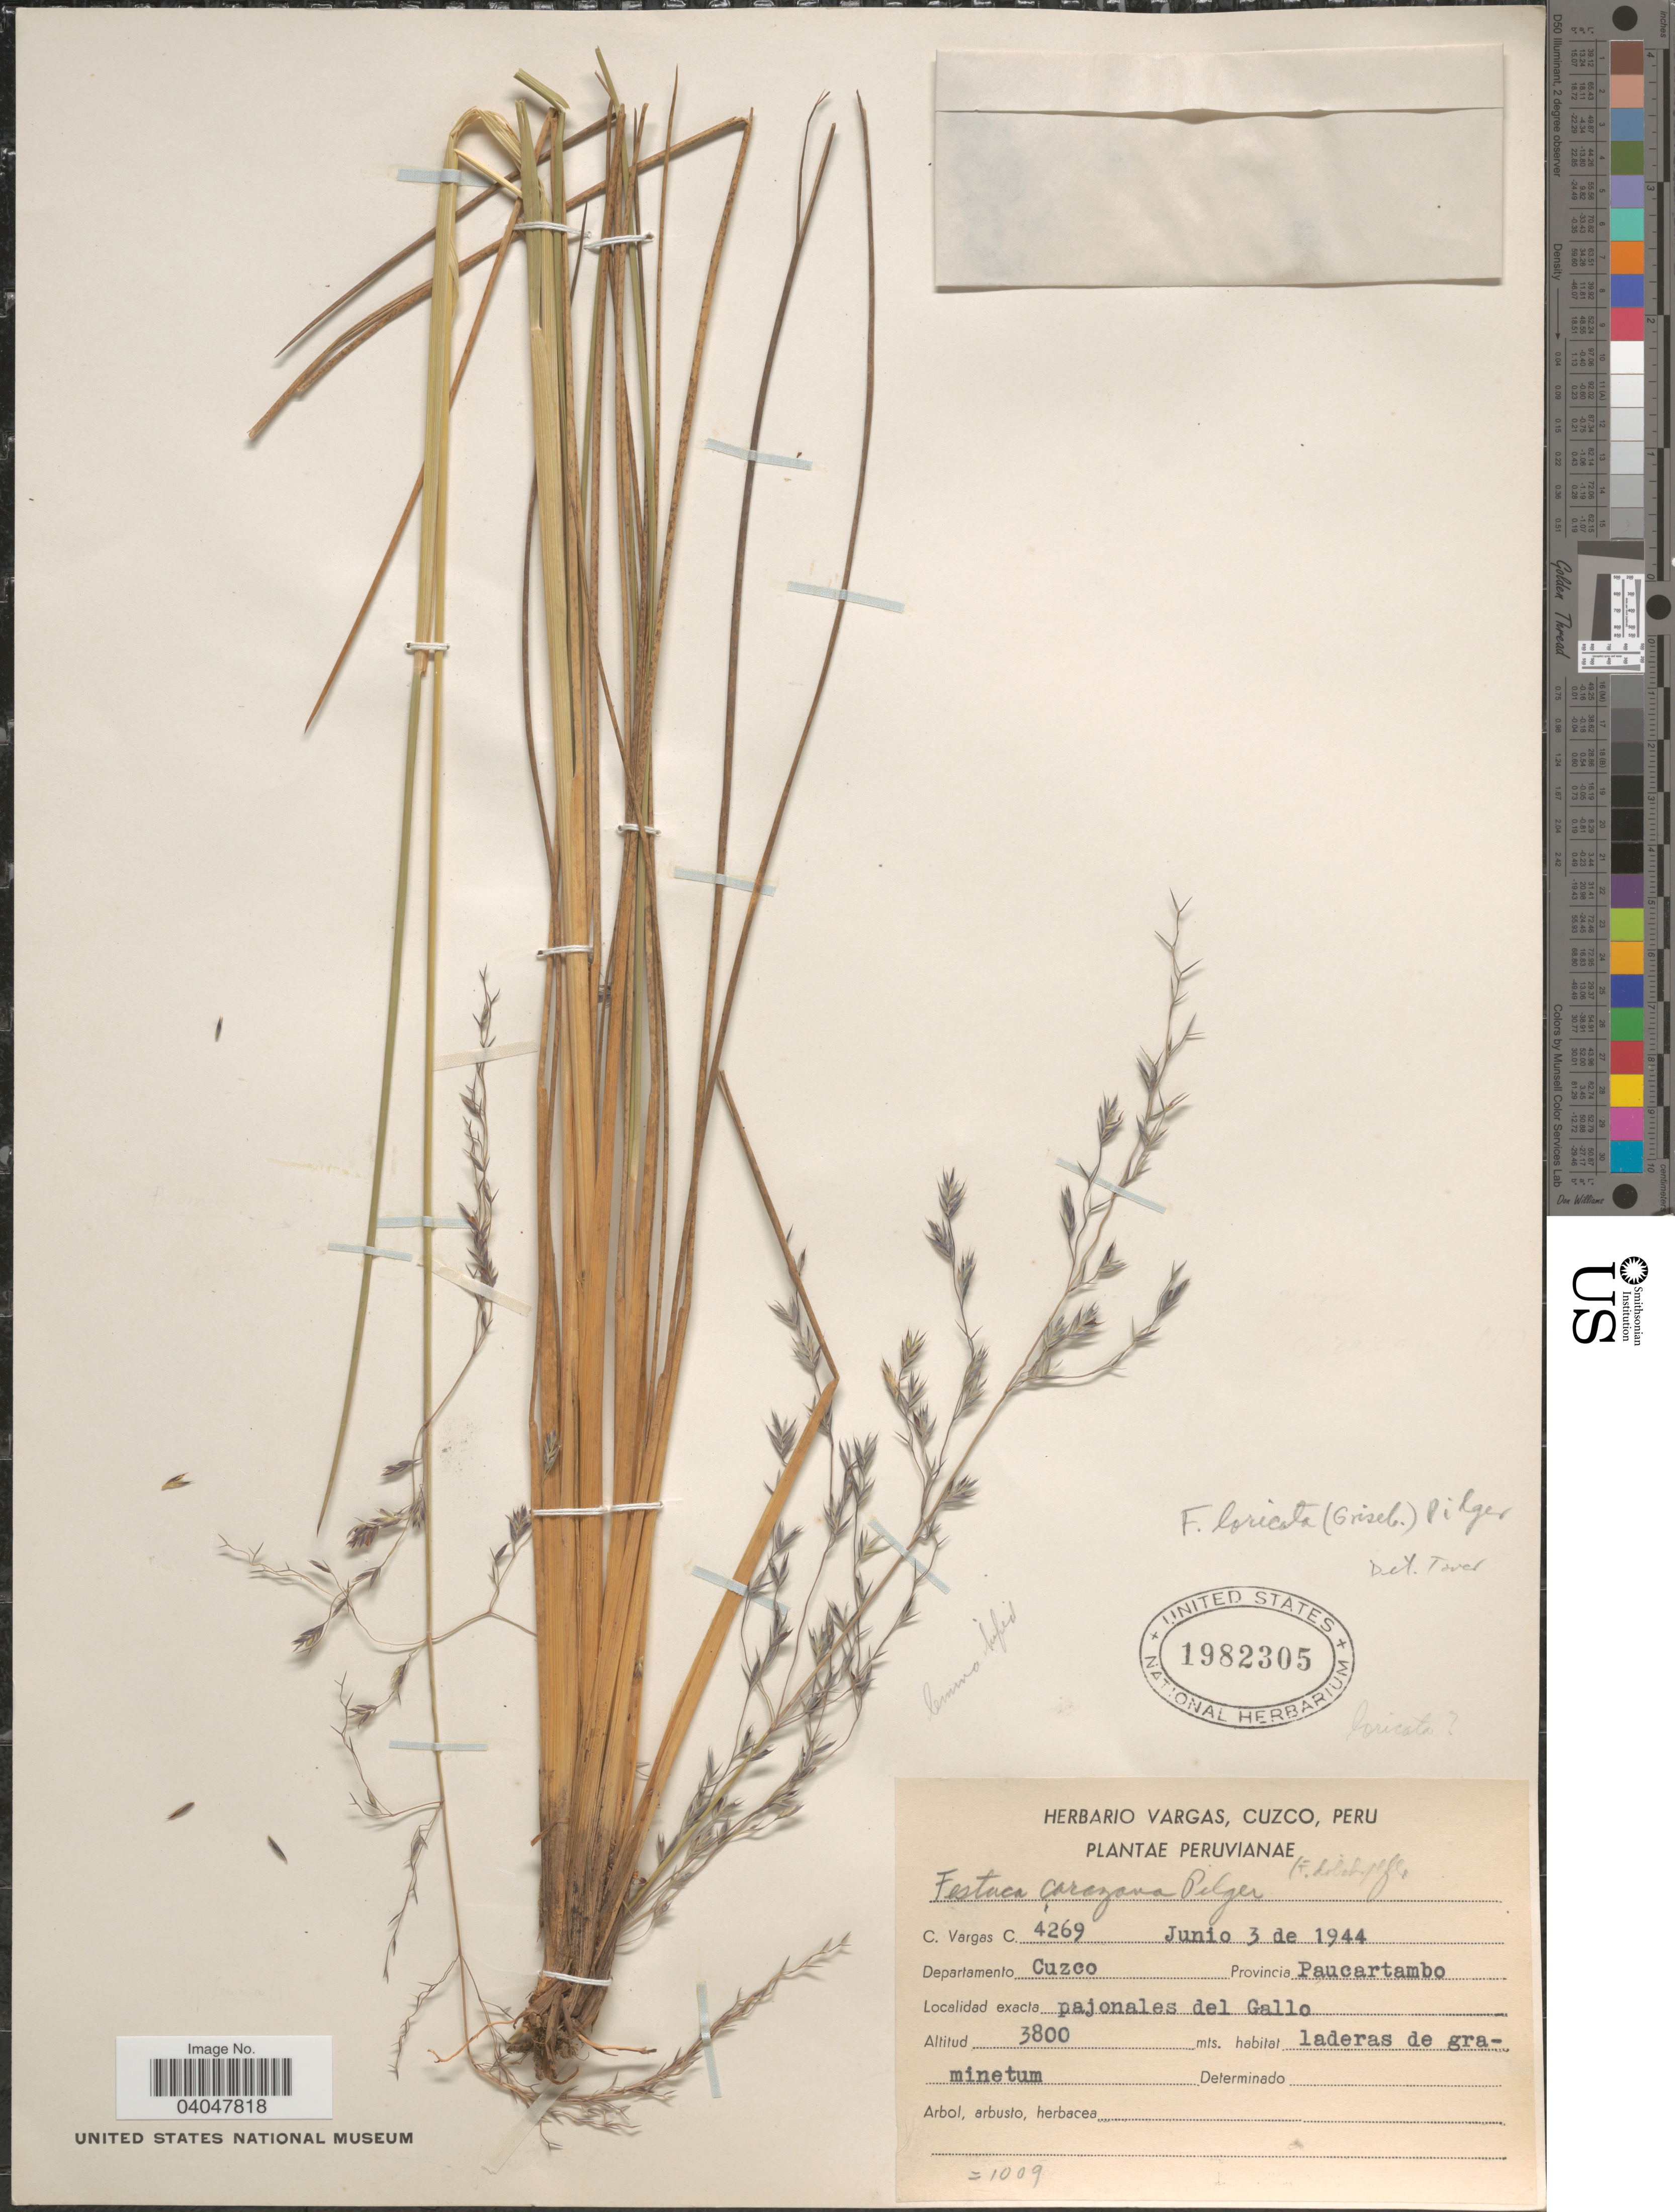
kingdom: Plantae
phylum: Tracheophyta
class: Liliopsida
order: Poales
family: Poaceae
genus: Festuca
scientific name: Festuca loricata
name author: (Griseb.) Pilg.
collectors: C. Vargas Calderón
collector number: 4269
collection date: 1944-06-03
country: Peru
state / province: Cusco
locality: Departamento Cuzco. Provincia Paucartambo. Pajonales del Gallo.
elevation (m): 3800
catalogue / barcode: US 1982305